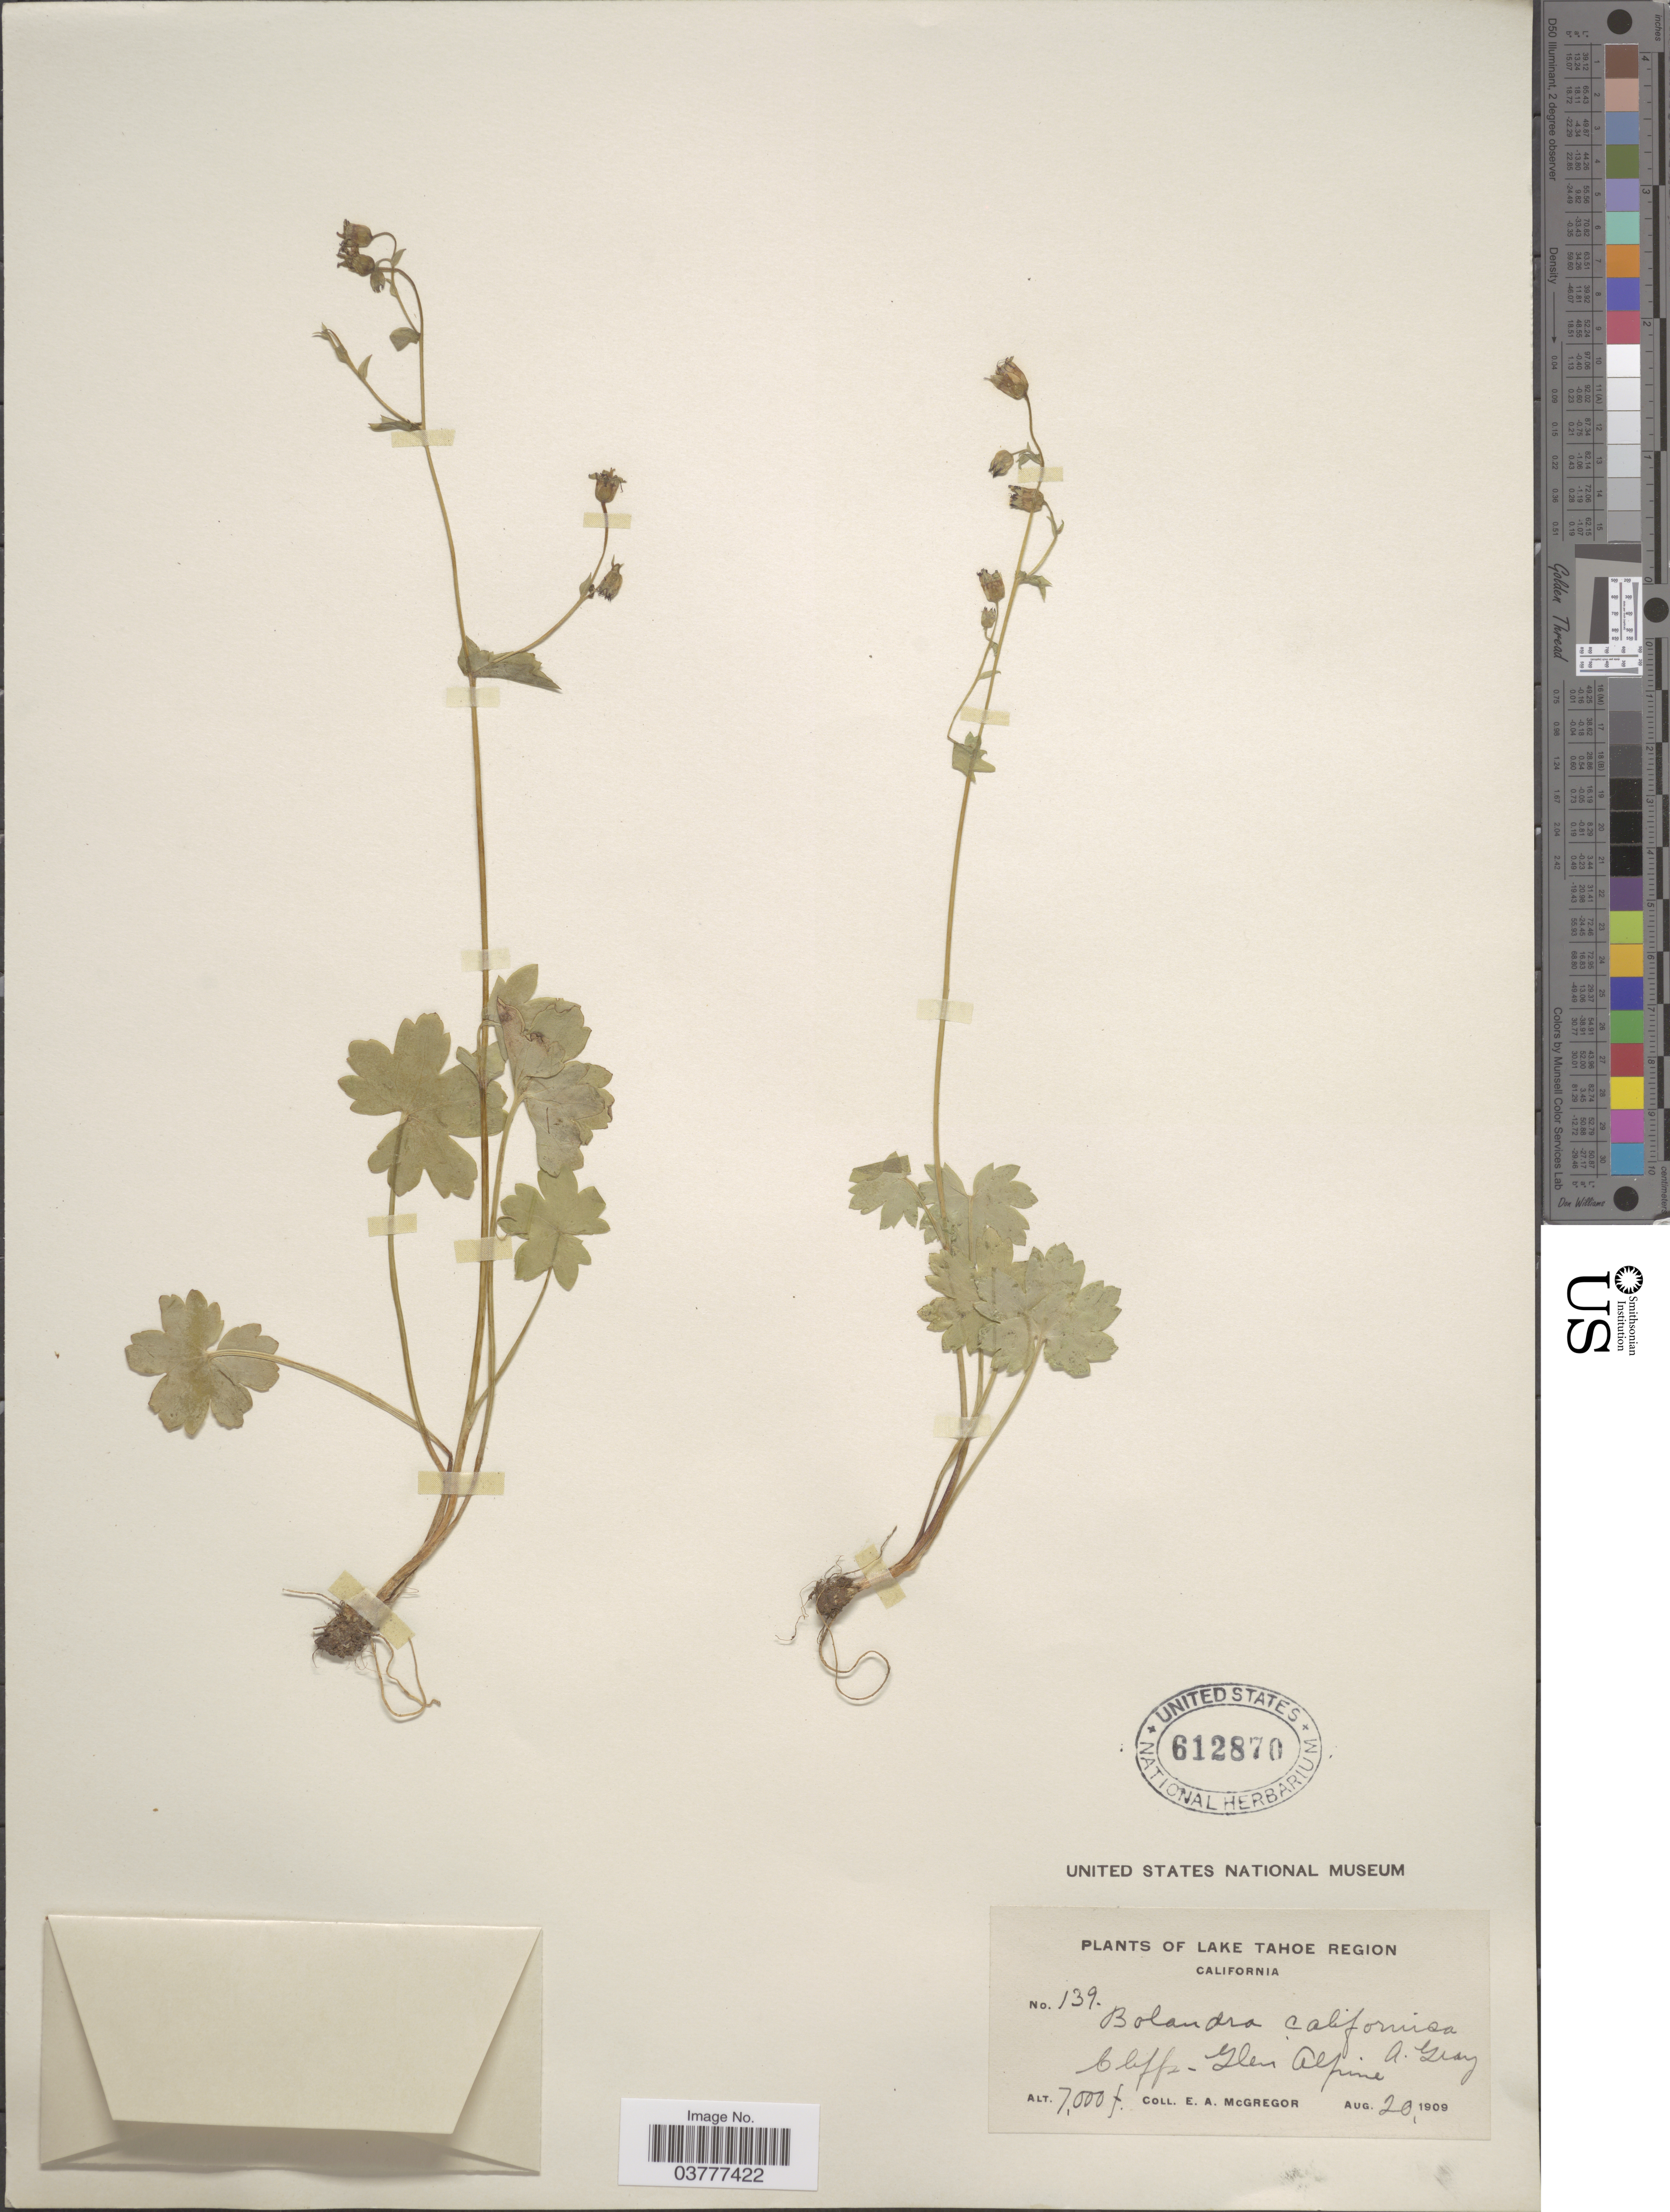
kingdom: Plantae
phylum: Tracheophyta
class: Magnoliopsida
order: Saxifragales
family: Saxifragaceae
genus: Bolandra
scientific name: Bolandra californica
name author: A. Gray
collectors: E. A. McGregor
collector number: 139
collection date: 1909-08-20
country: United States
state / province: California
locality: Lake Tahoe Region. Cliffs - Glen Alpine.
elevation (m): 2134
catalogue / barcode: US 612870